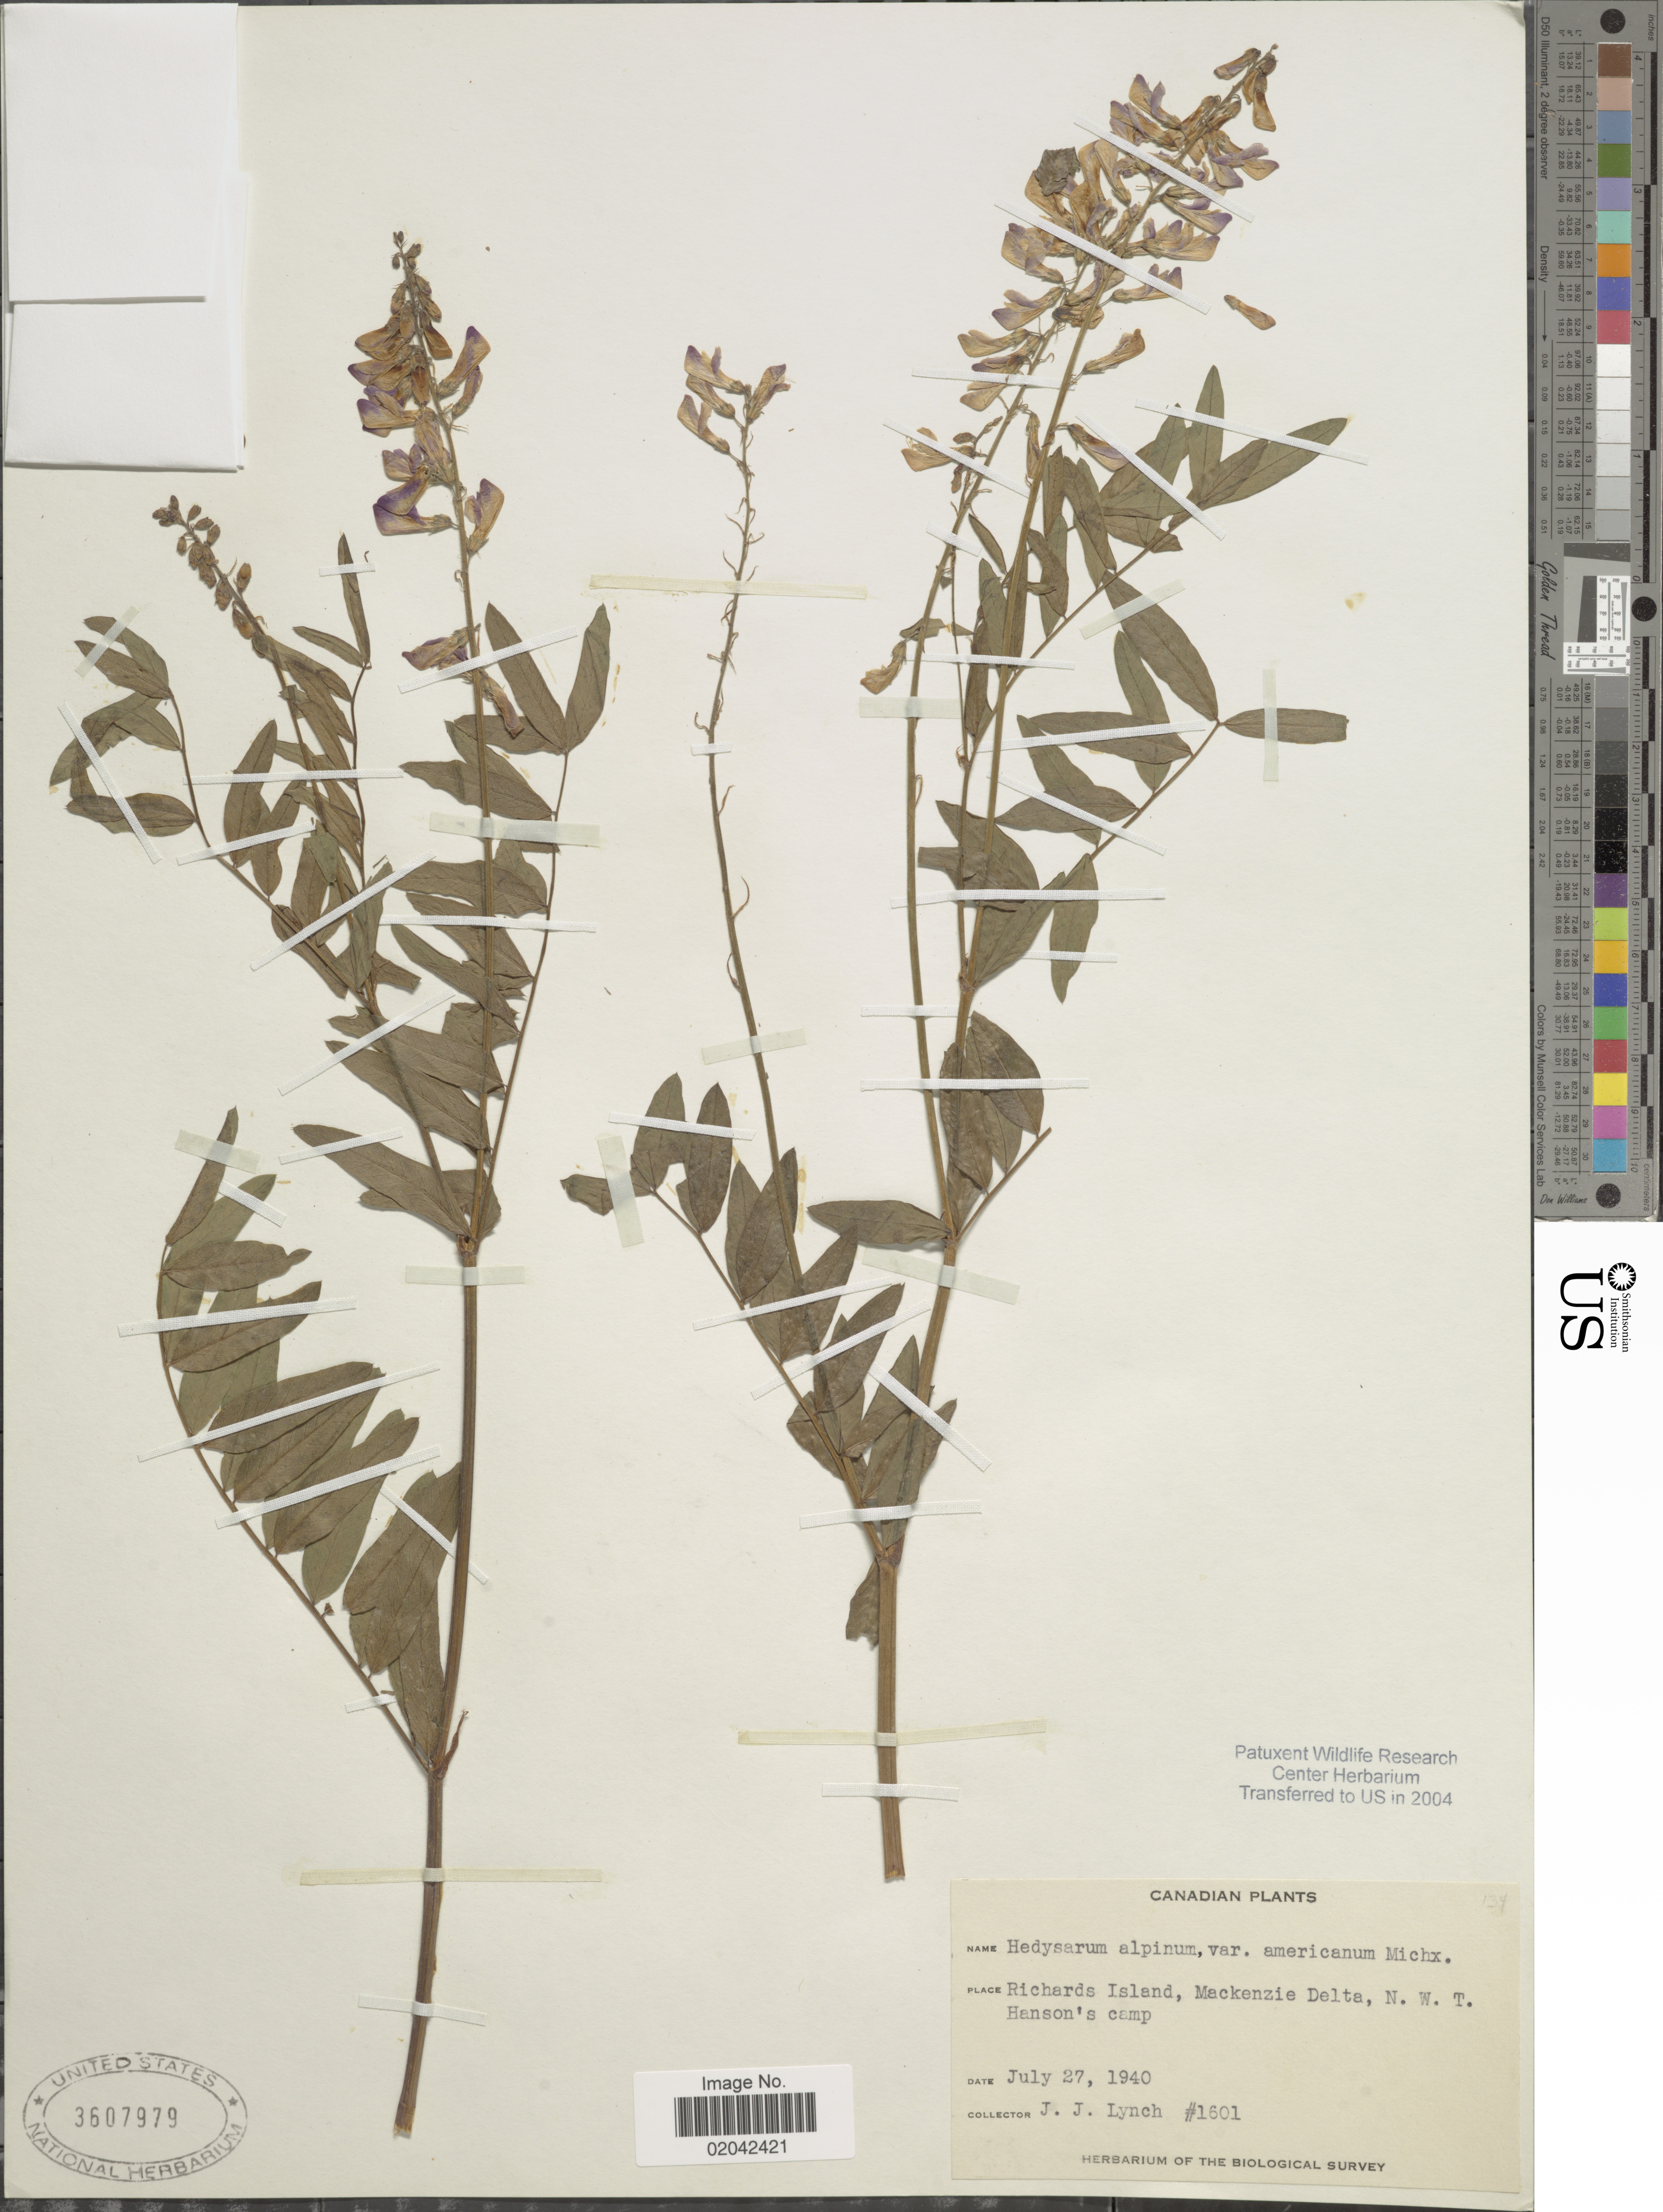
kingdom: Plantae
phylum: Tracheophyta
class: Magnoliopsida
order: Fabales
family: Fabaceae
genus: Hedysarum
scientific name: Hedysarum alpinum var. americanum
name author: Michx. ex Pursh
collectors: J. Lynch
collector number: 1601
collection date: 1940-07-27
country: Canada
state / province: Northwest Territories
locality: Richards Island, Mackenzie Delta, N.W.T., Hanson's camp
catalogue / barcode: US 3607979